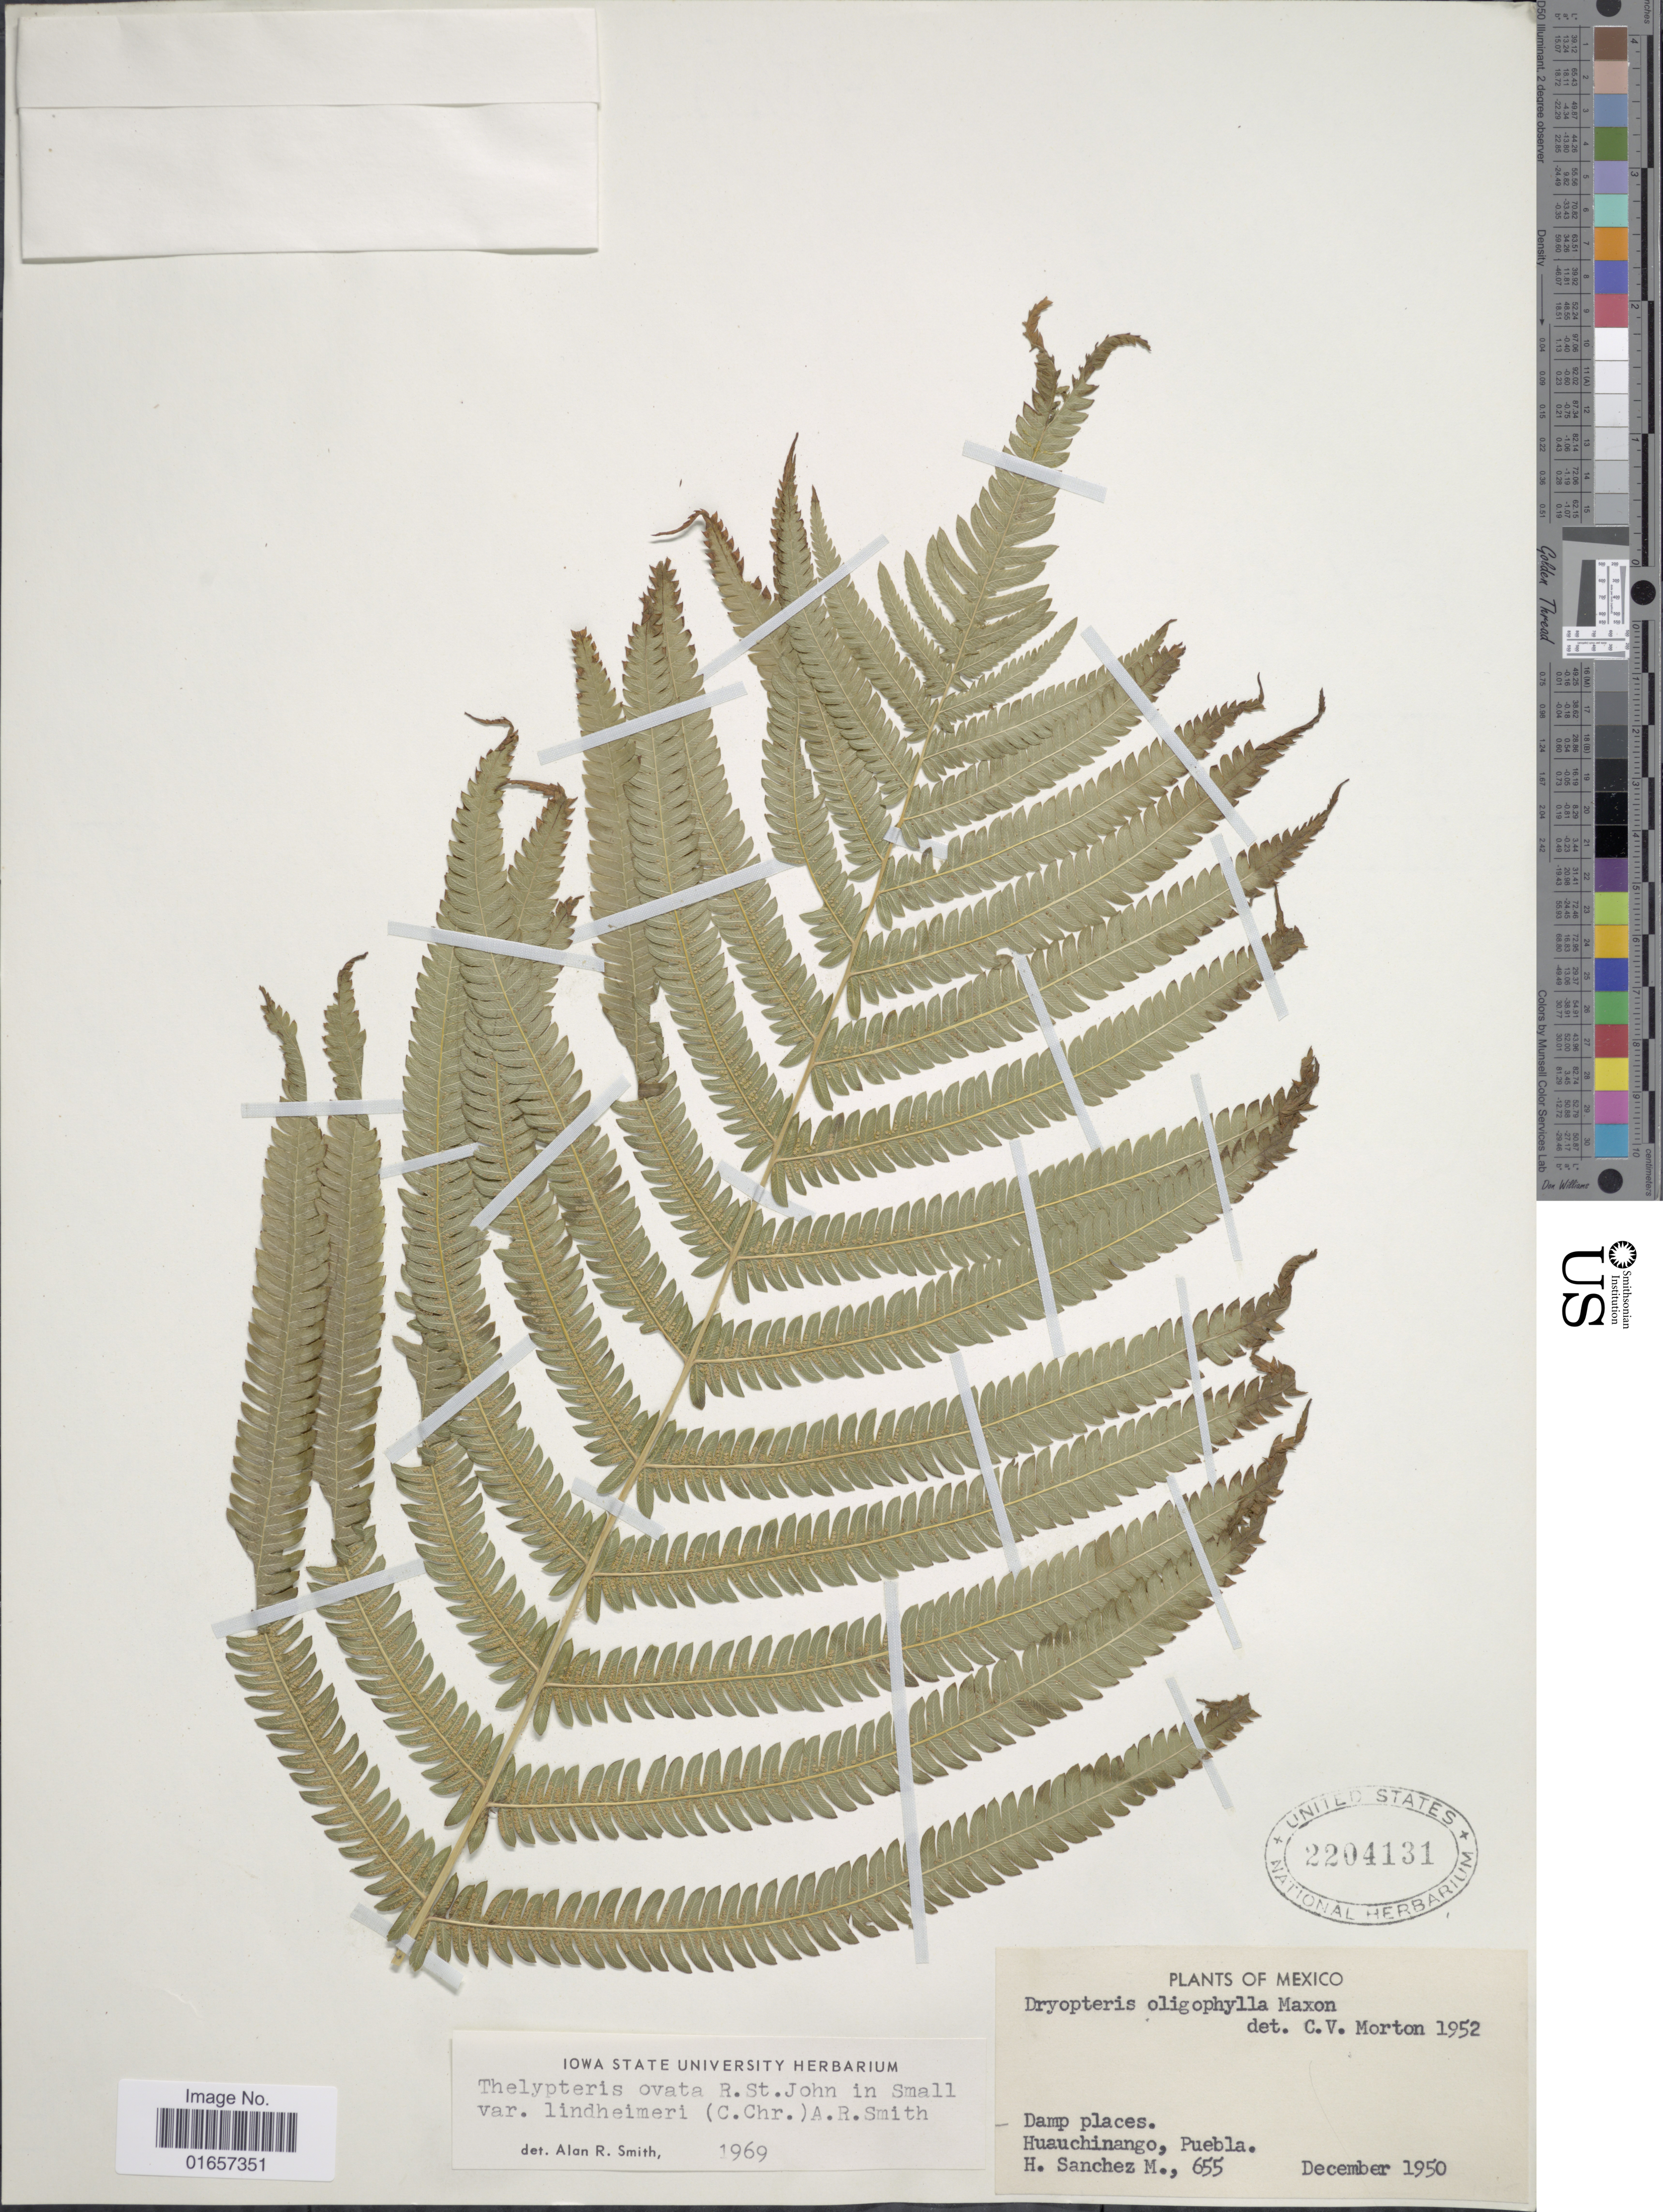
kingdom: Plantae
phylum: Tracheophyta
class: Polypodiopsida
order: Polypodiales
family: Thelypteridaceae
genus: Christella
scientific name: Christella ovata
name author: (R.P. St. John) Á. Löve & D. Löve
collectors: H. Sánchez-Mejorada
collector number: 655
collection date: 1950-12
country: Mexico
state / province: Puebla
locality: Mexico, Huauchinango, Puebla.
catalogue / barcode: US 2204131